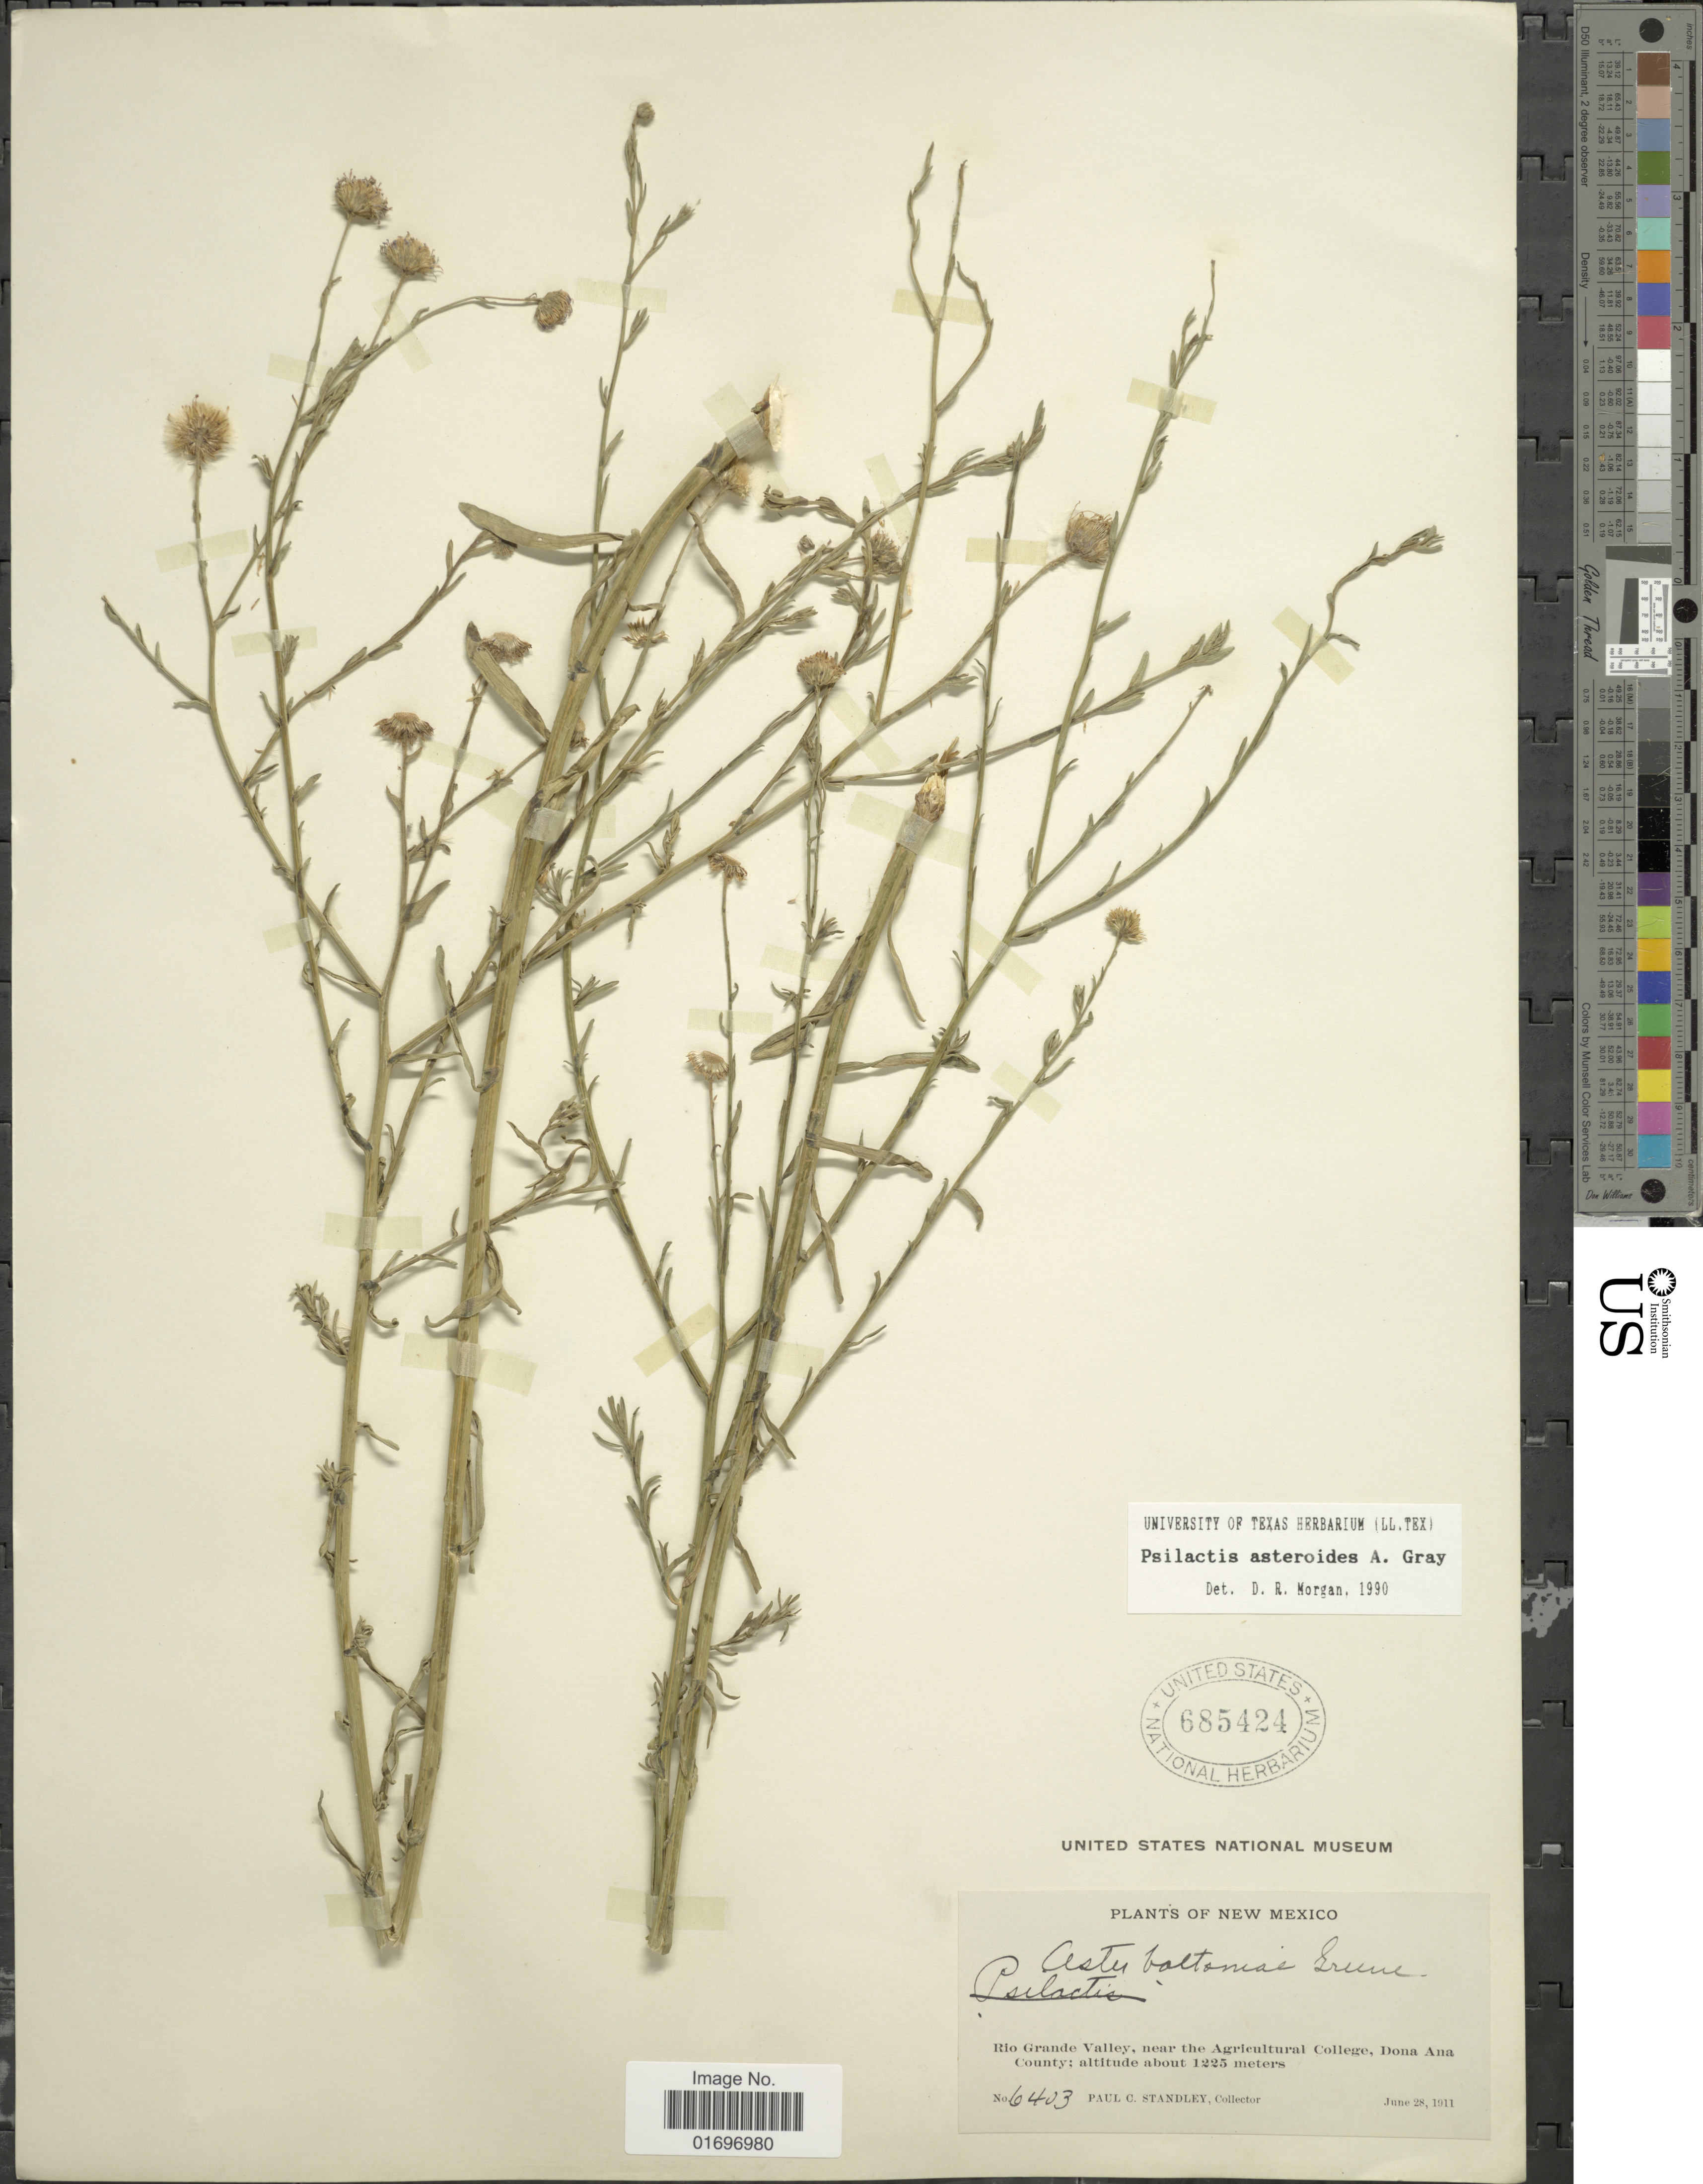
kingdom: Plantae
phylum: Tracheophyta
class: Magnoliopsida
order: Asterales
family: Asteraceae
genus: Psilactis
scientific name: Psilactis asteroides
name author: A. Gray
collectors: P. C. Standley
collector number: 6403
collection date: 1911-06-28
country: United States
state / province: New Mexico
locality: Rio Grande Valley, near the Agricultural College, Dona Ana County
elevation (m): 1225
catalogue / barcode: US 685424